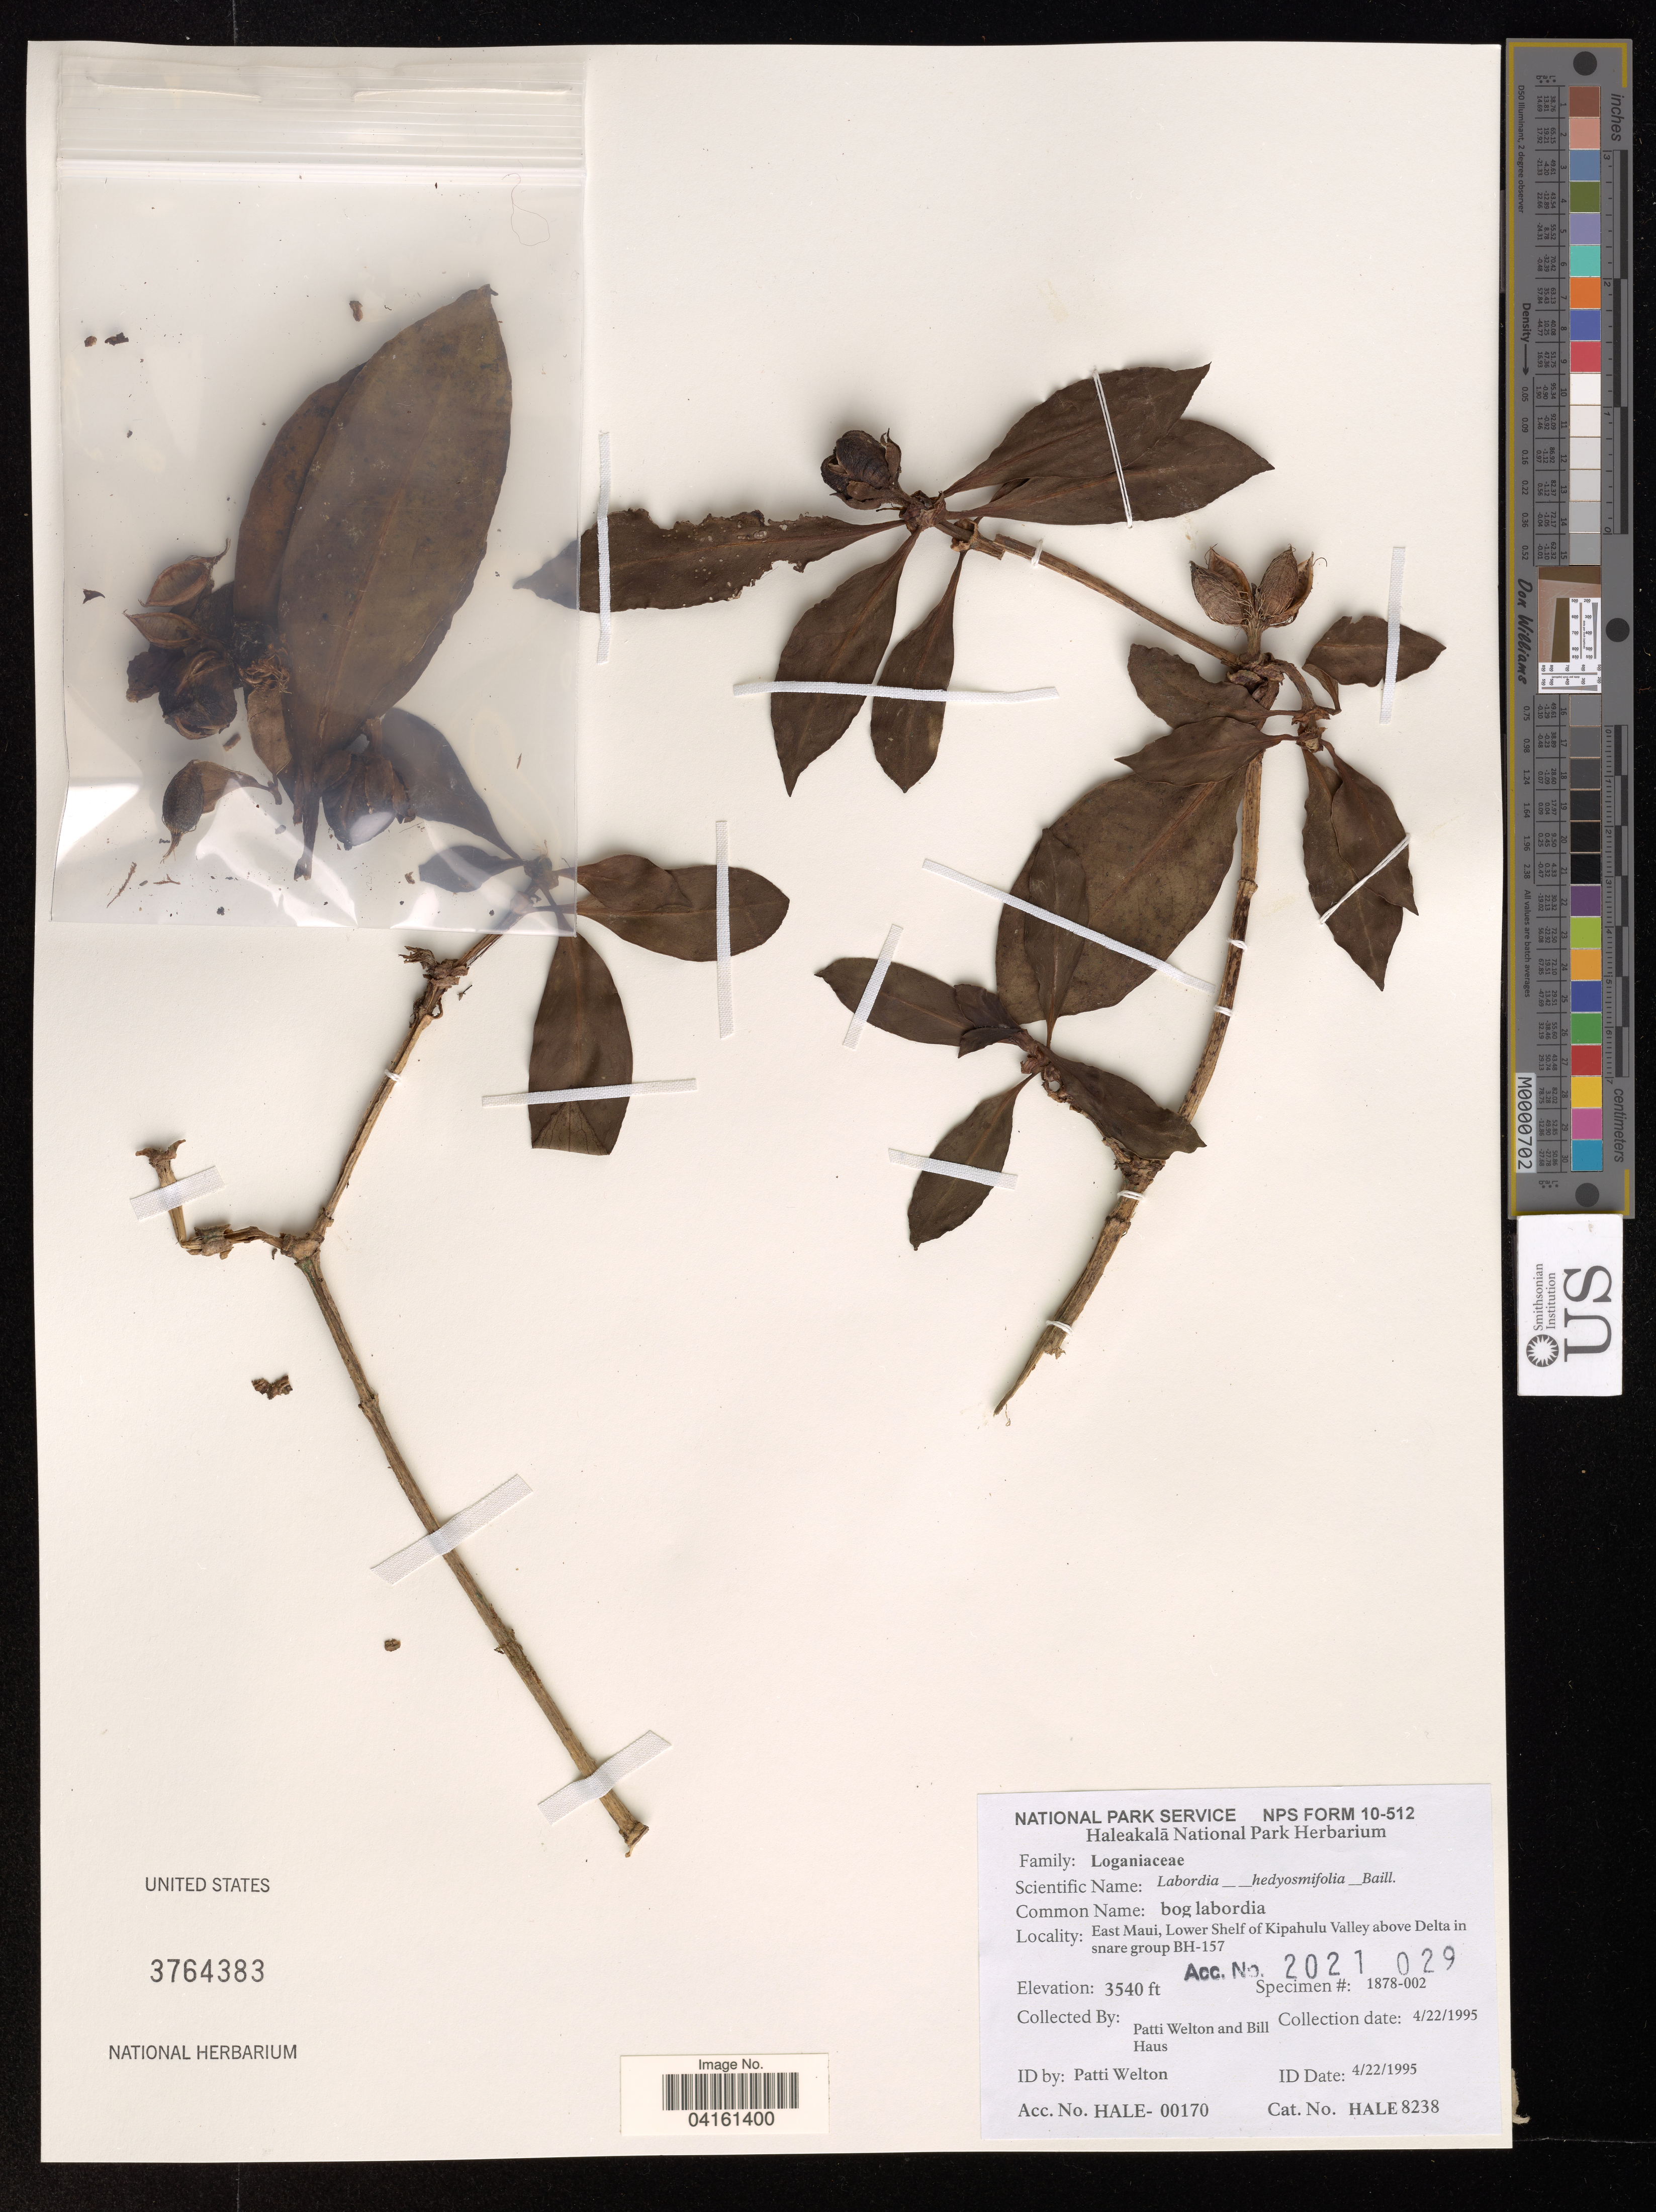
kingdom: Plantae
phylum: Tracheophyta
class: Magnoliopsida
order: Gentianales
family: Loganiaceae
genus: Geniostoma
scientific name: Geniostoma hedyosmifolium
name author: (Baill.) Byng & Christenh.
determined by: Wagner, W. L., (BOT), Smithsonian Institution - National Museum of Natural History (UNITED STATES)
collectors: P. Welton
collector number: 1878-002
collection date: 1995-04-22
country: United States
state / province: Hawaii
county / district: Maui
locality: East Maui, Lower Shelf of Kipahulu Valley above Delta in snare group BH-157.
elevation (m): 1079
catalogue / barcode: US 3764383